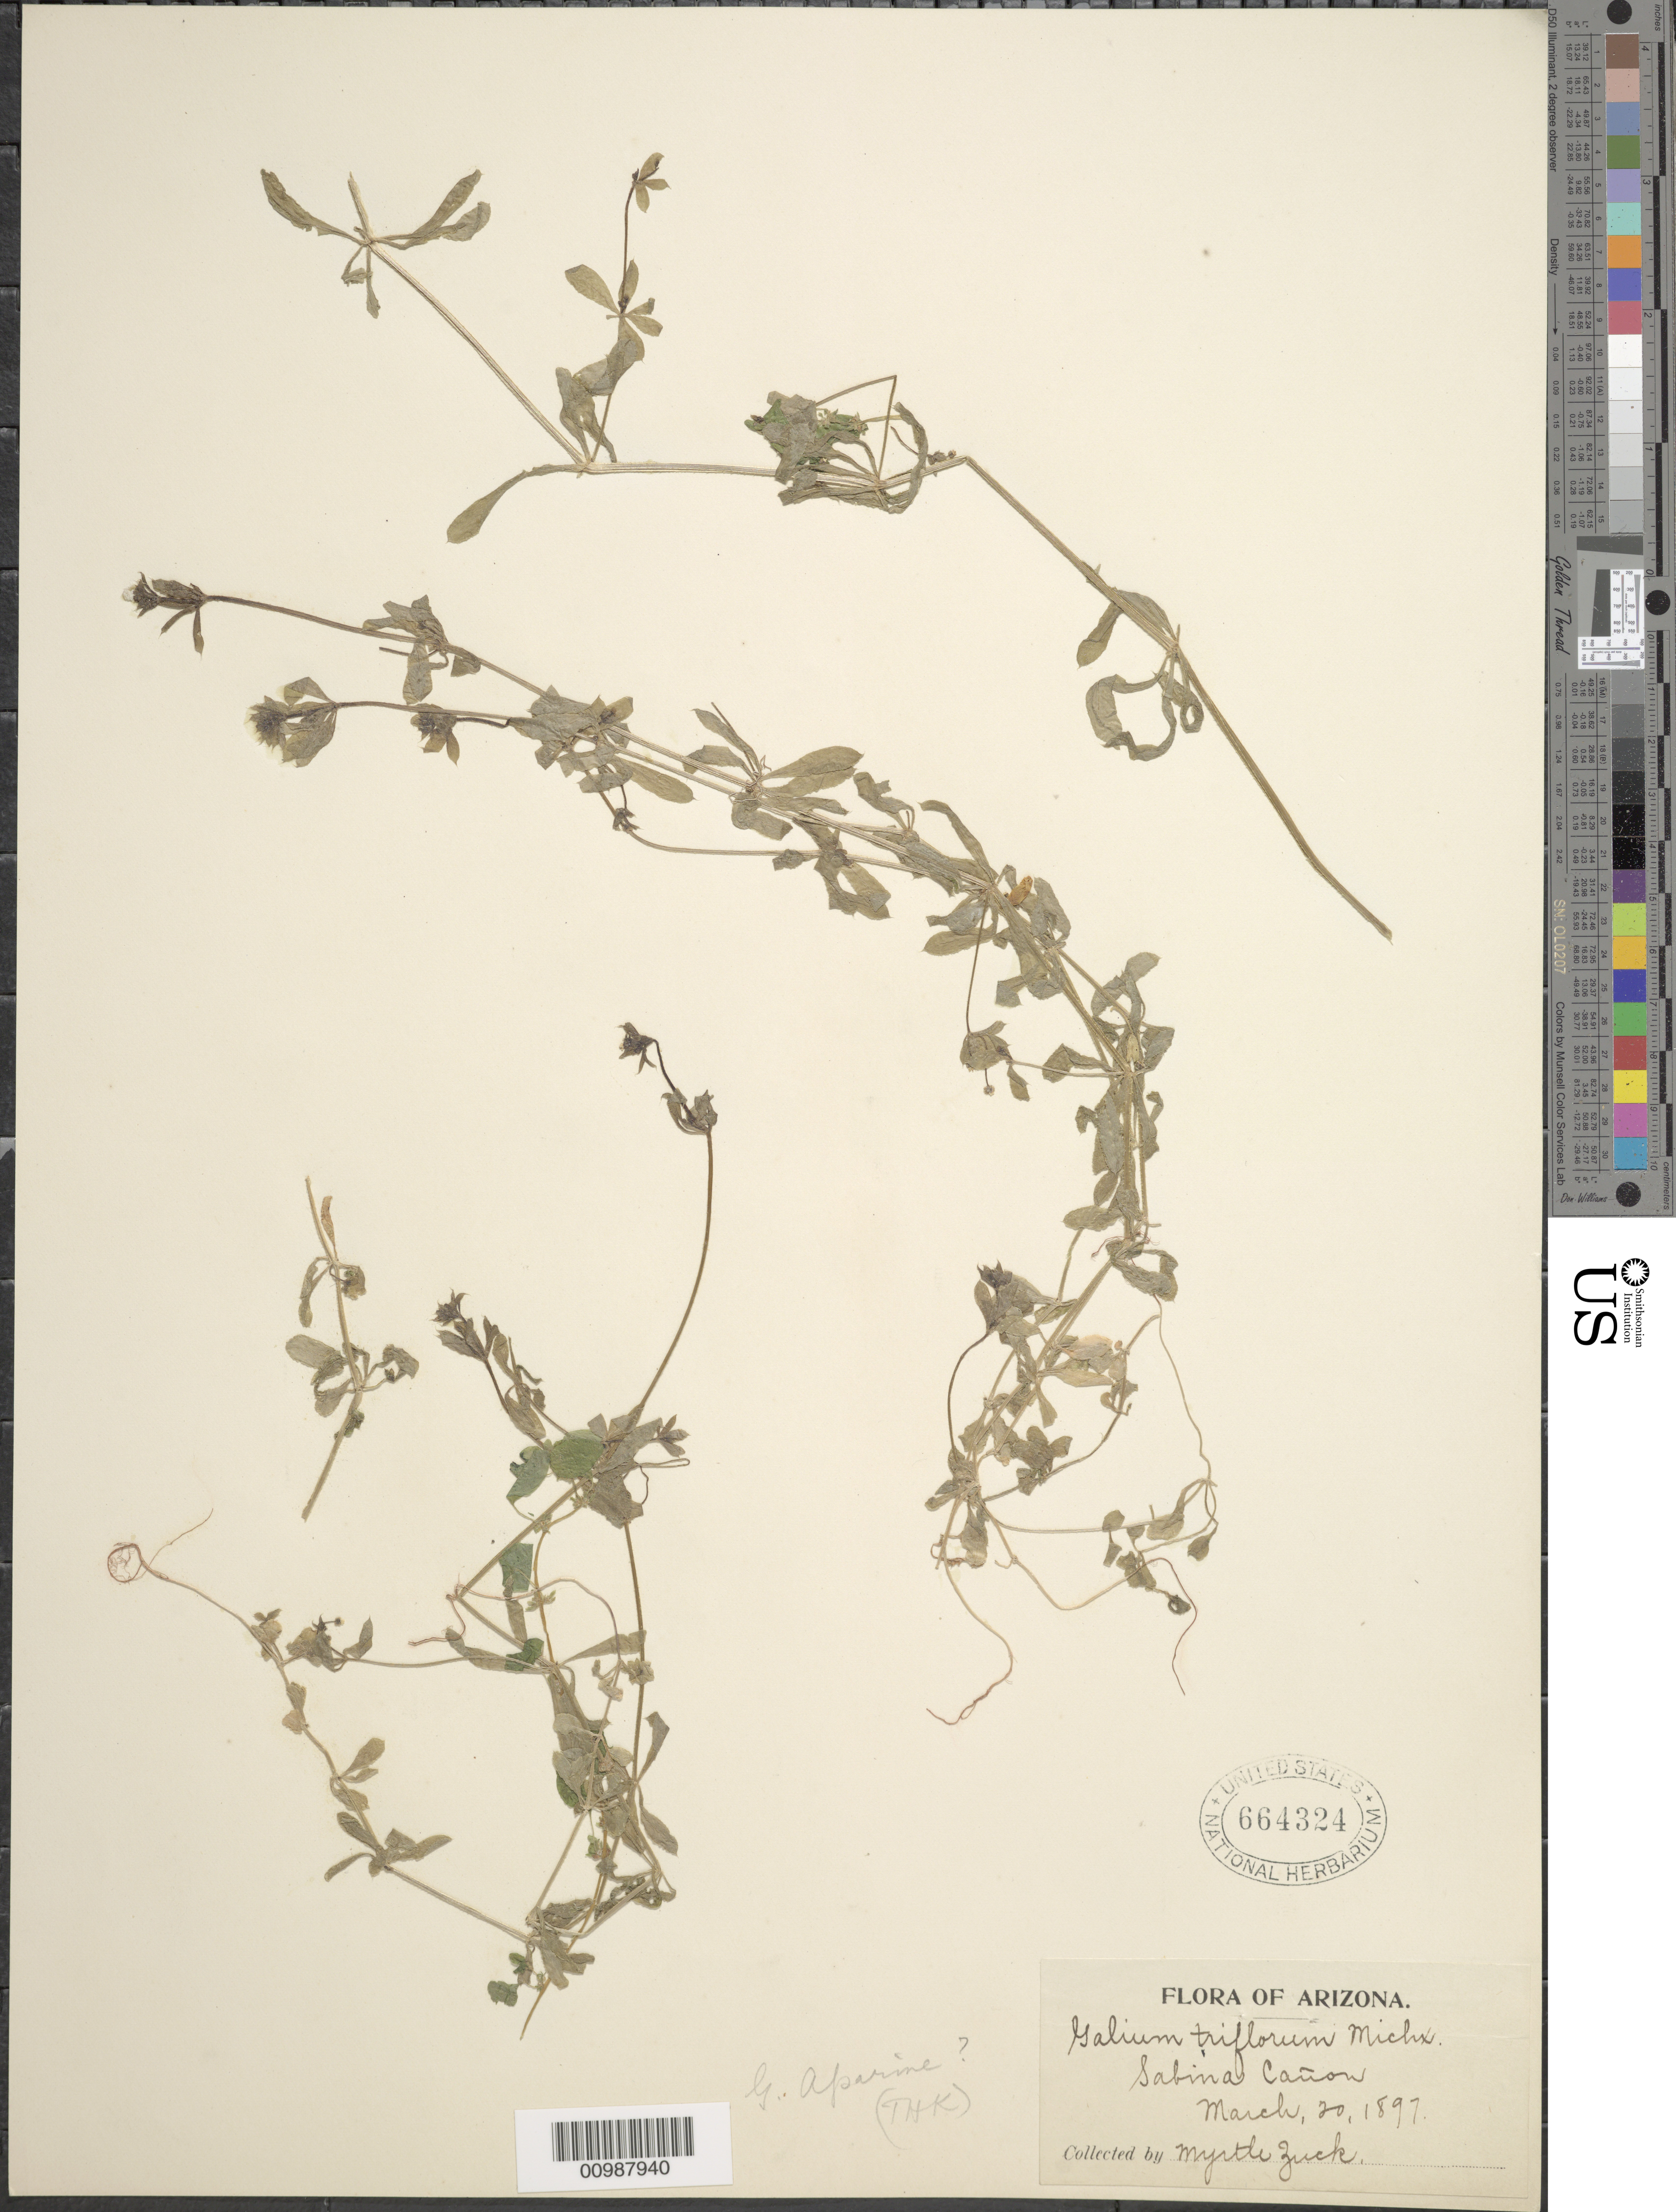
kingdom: Plantae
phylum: Tracheophyta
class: Magnoliopsida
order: Gentianales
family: Rubiaceae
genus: Galium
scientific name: Galium aparine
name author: L.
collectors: M. Zuck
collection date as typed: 20 Mar 1897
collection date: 1897-03-20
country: United States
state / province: Arizona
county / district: Pima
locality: Sabino Canyon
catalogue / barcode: US 664324